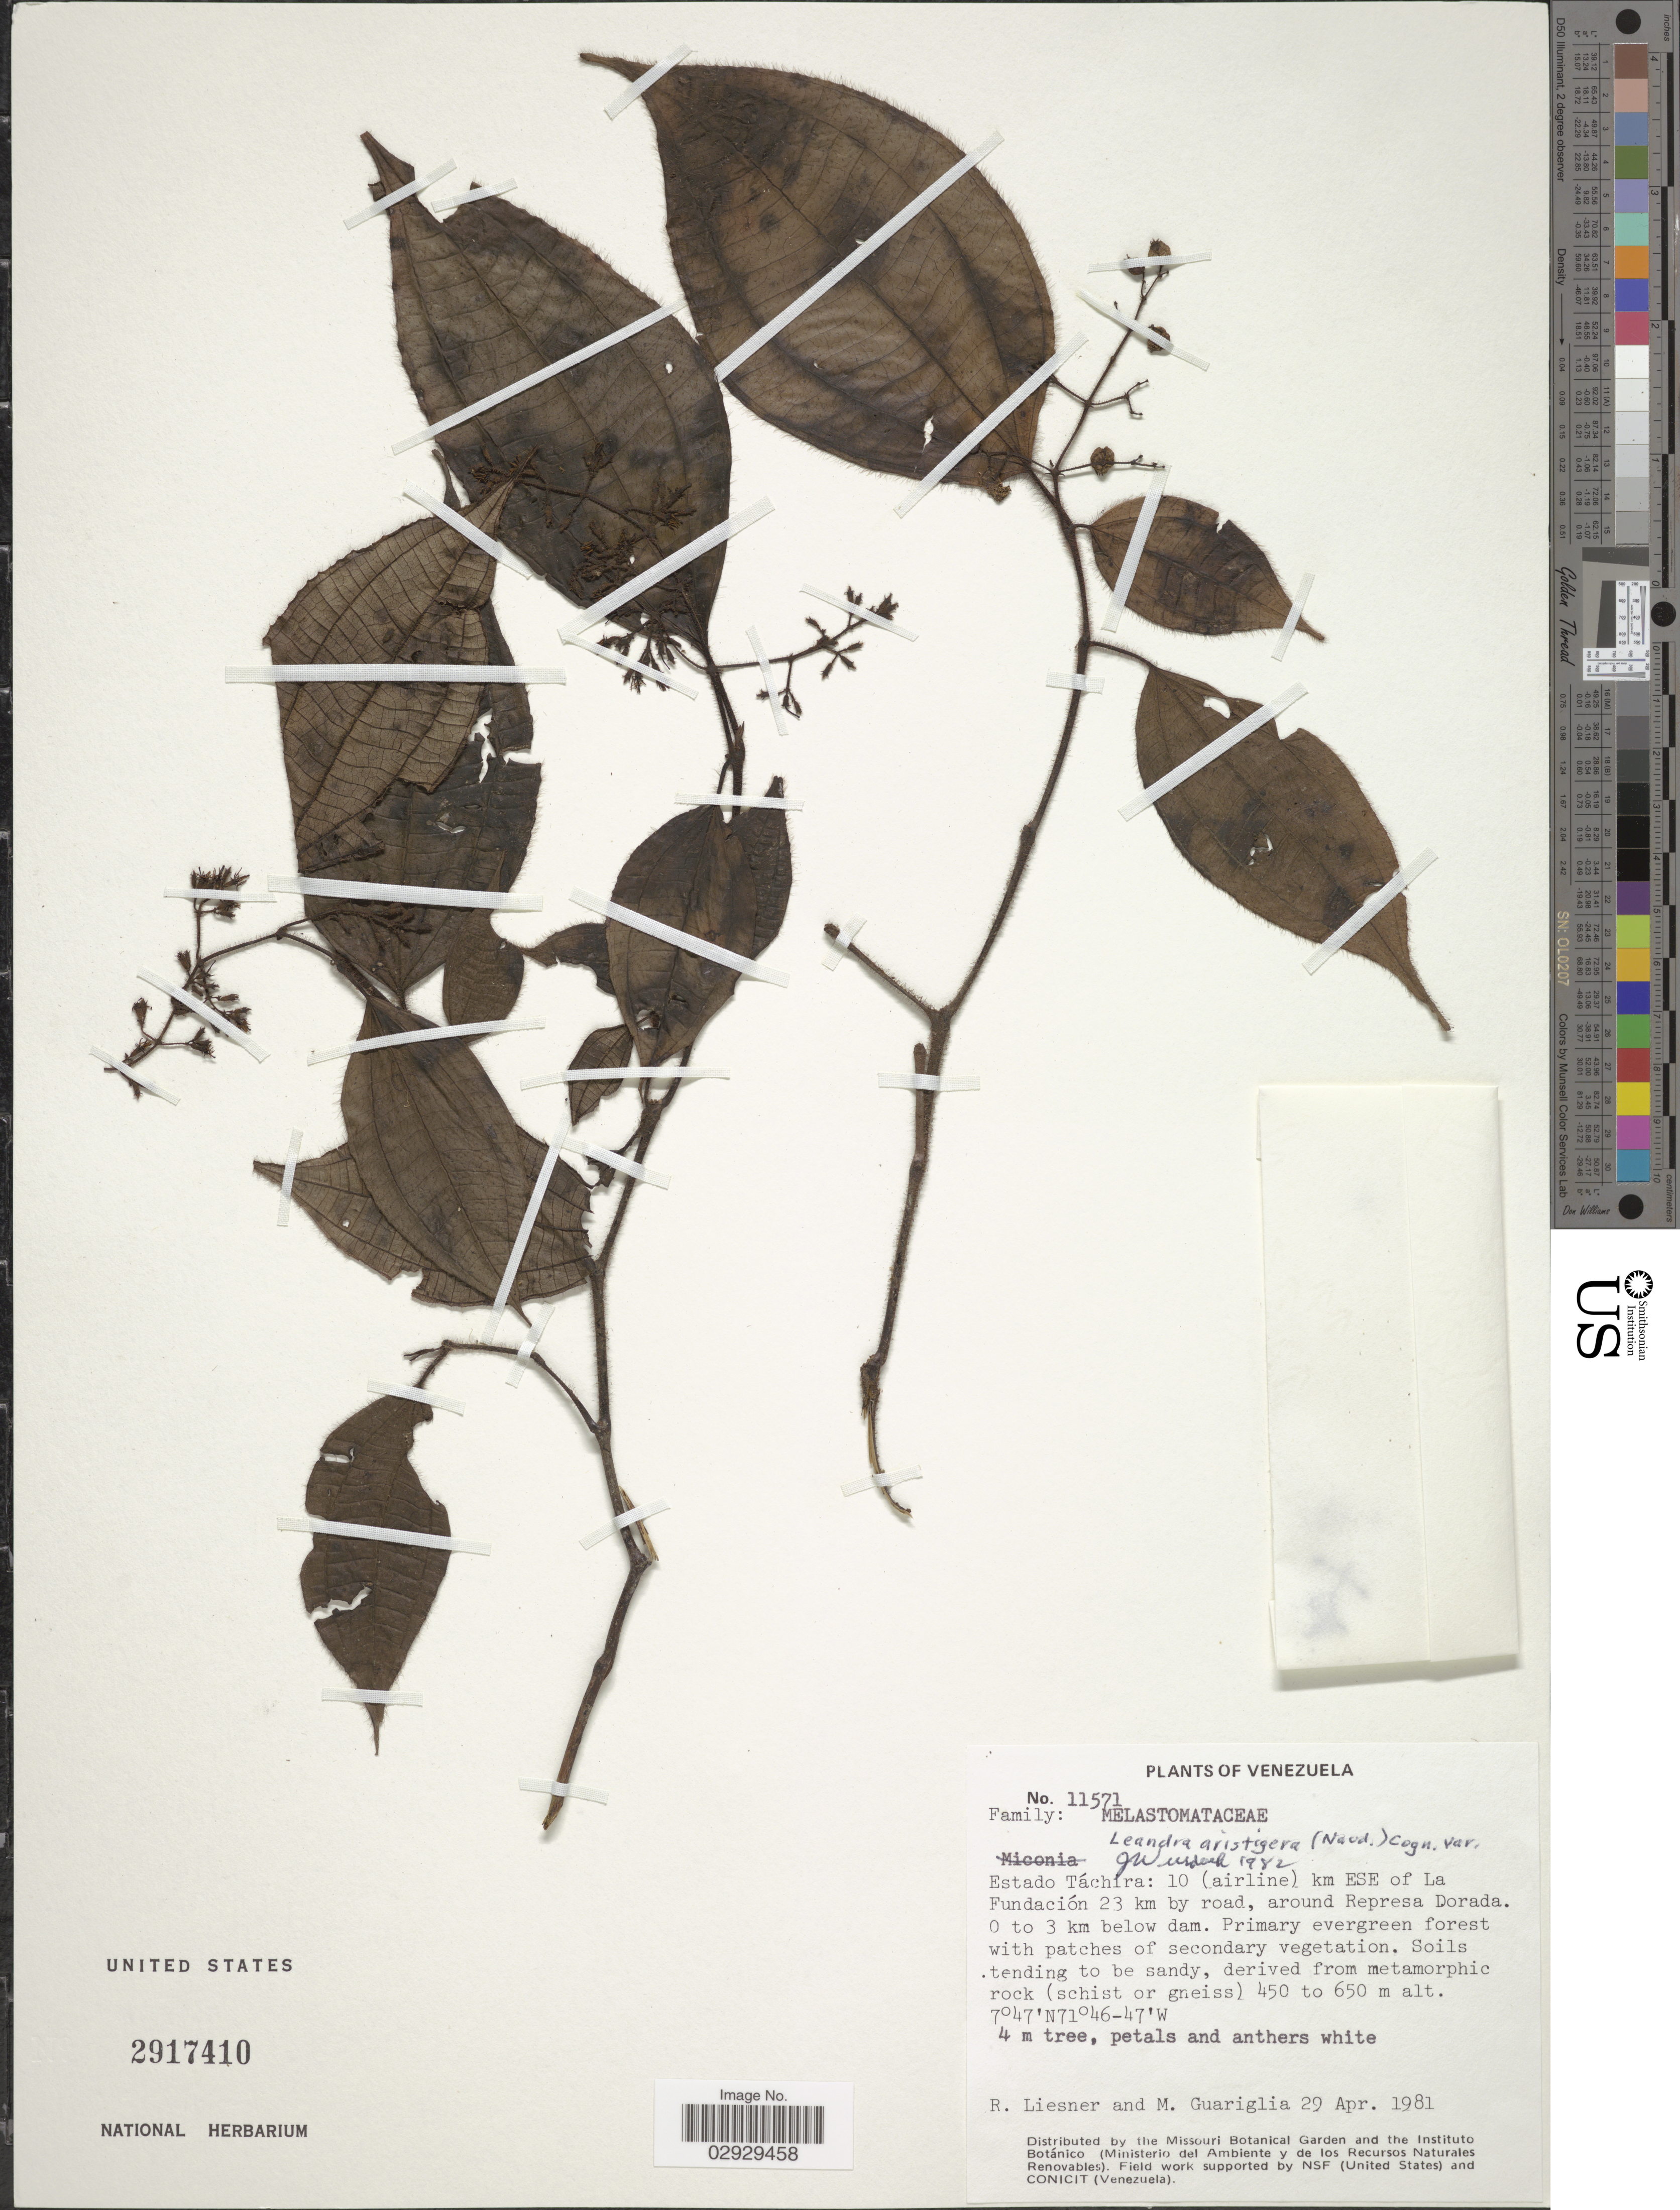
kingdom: Plantae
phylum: Tracheophyta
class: Magnoliopsida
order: Myrtales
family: Melastomataceae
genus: Leandra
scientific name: Leandra aristigera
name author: (Naudin) Cogn.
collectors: R. L. Liesner & M. Guariglia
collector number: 11571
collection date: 1981-04-29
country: Venezuela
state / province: Tachira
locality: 10 (airline) km ESE of La Fundación 23 km by road, around Represa Dorada, 0 to 3 km below dam.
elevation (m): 450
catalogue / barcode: US 2917410